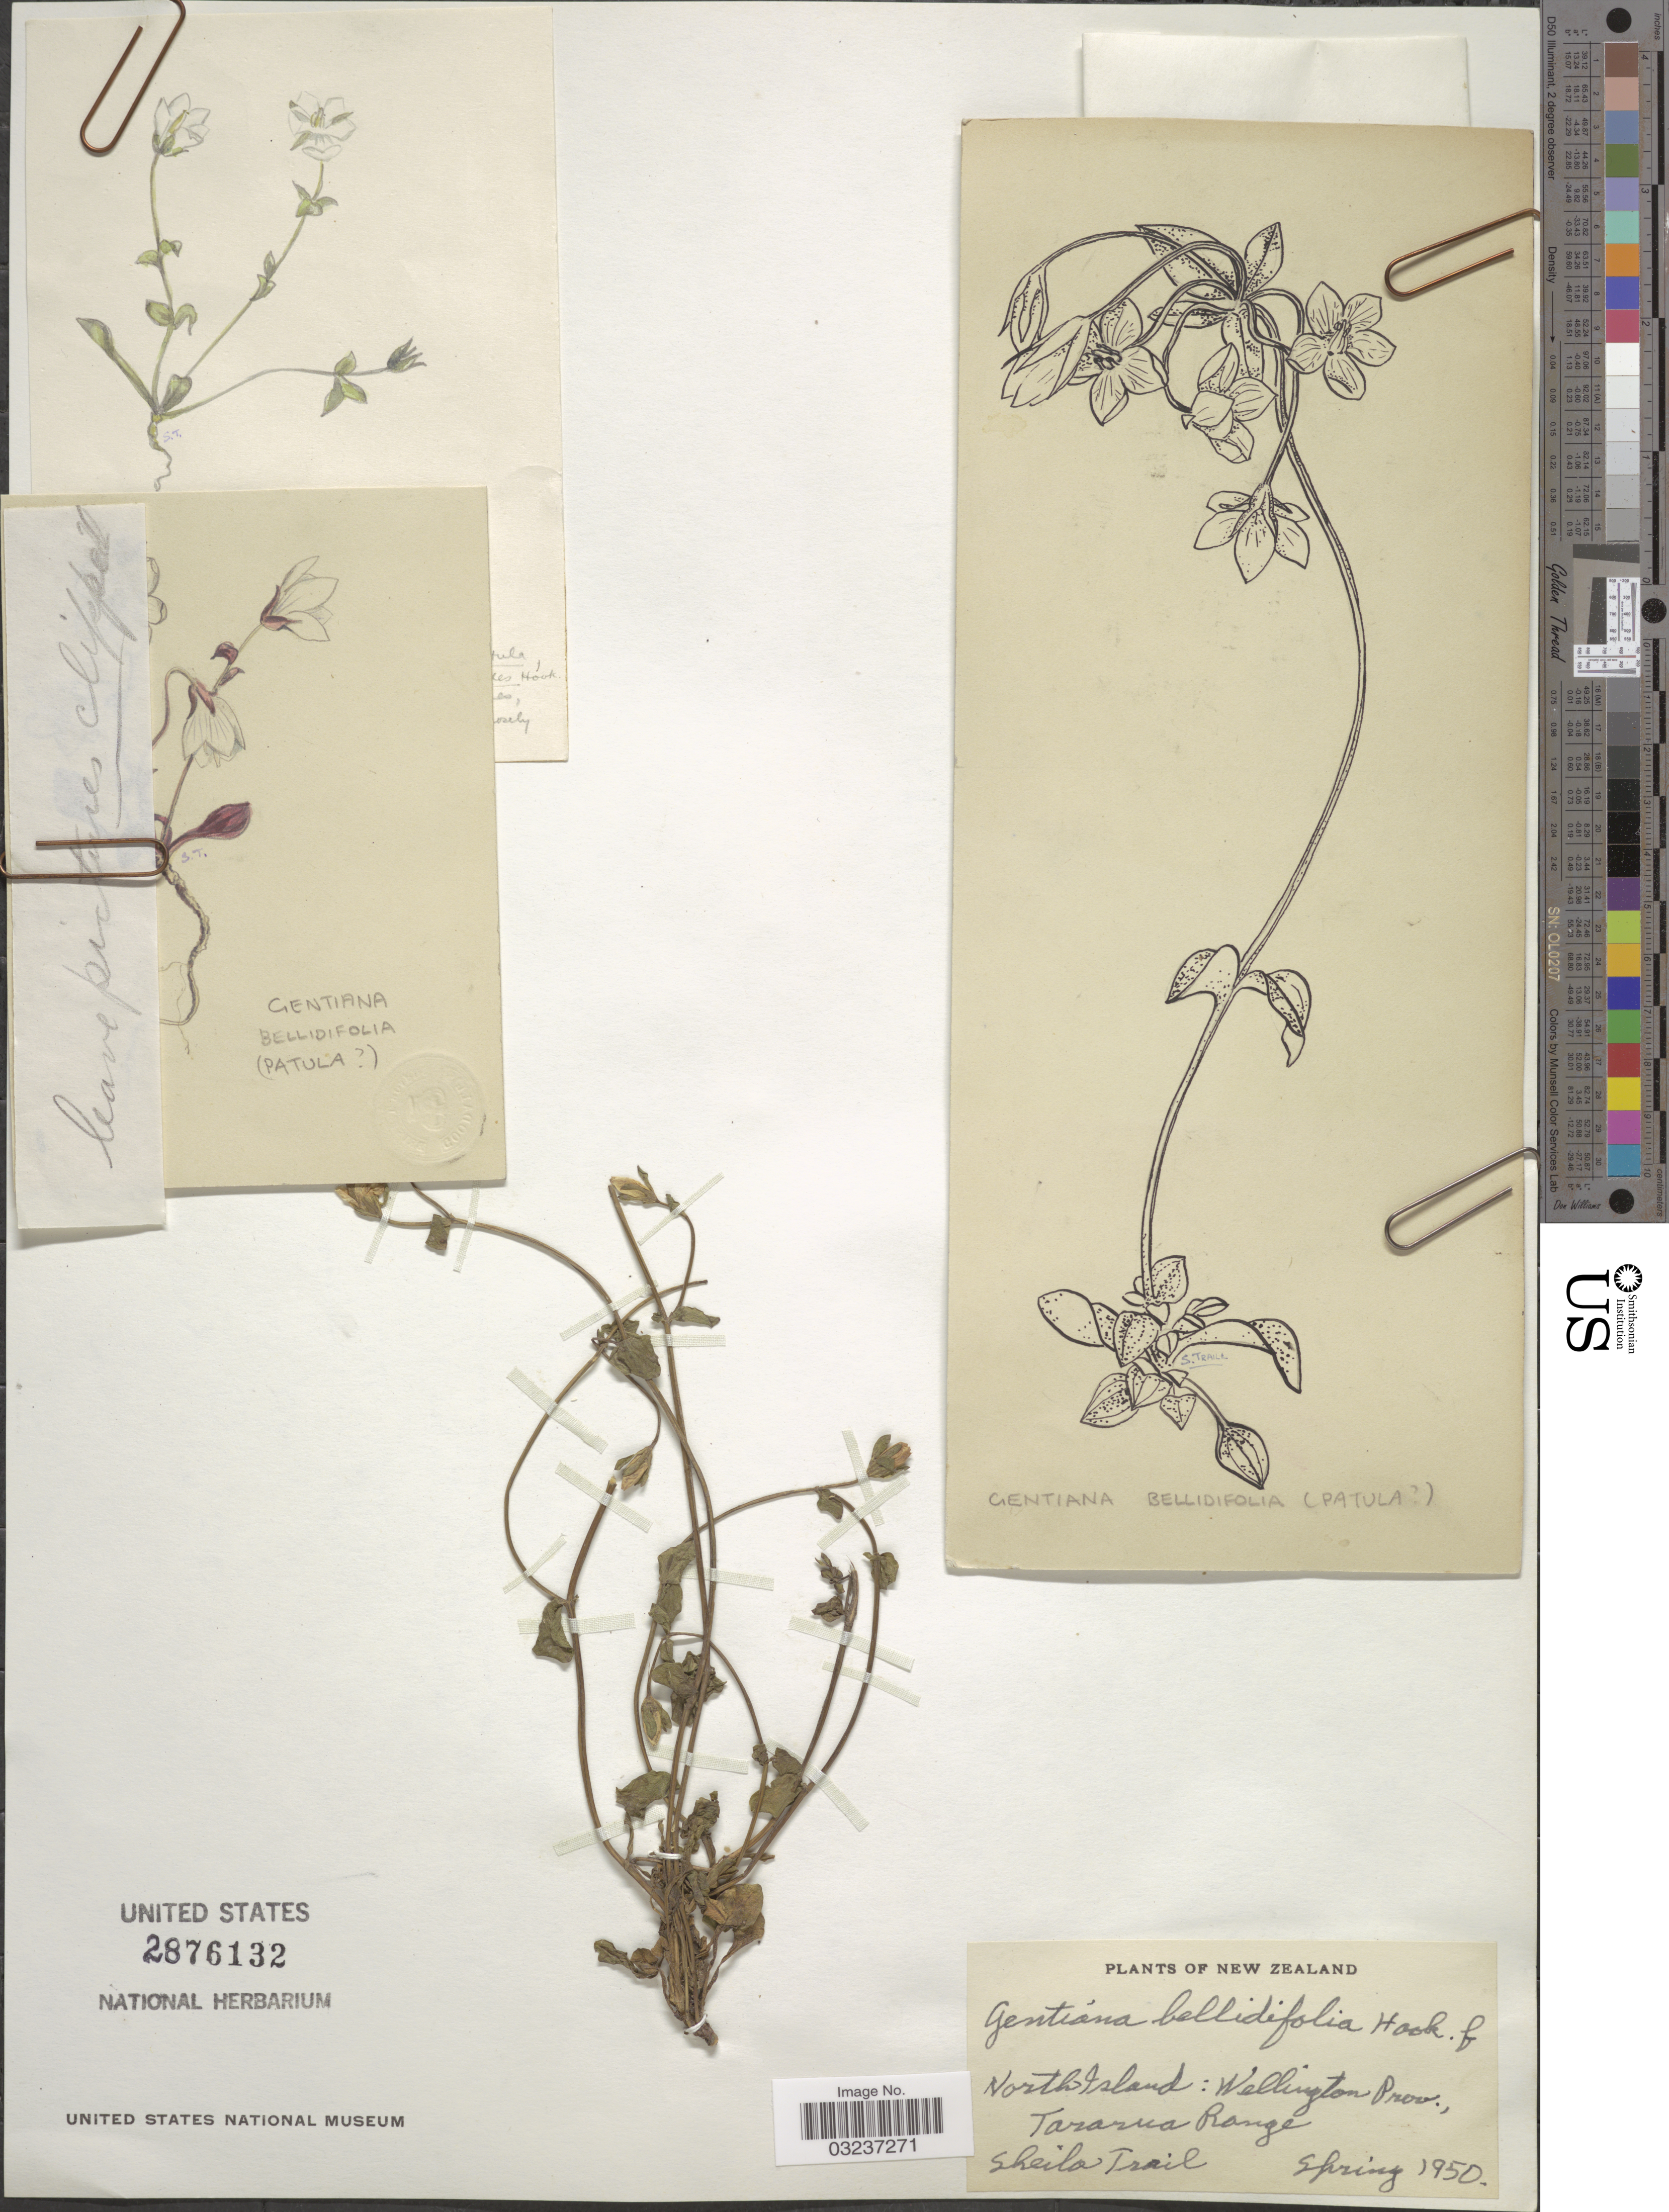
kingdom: Plantae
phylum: Tracheophyta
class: Magnoliopsida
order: Gentianales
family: Gentianaceae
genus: Gentiana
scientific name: Gentiana bellidifolia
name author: Hook. f.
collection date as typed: Spring 1950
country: New Zealand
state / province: Wellington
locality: North Island: Tararua Range. Sheila Trail.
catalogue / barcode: US 2876132